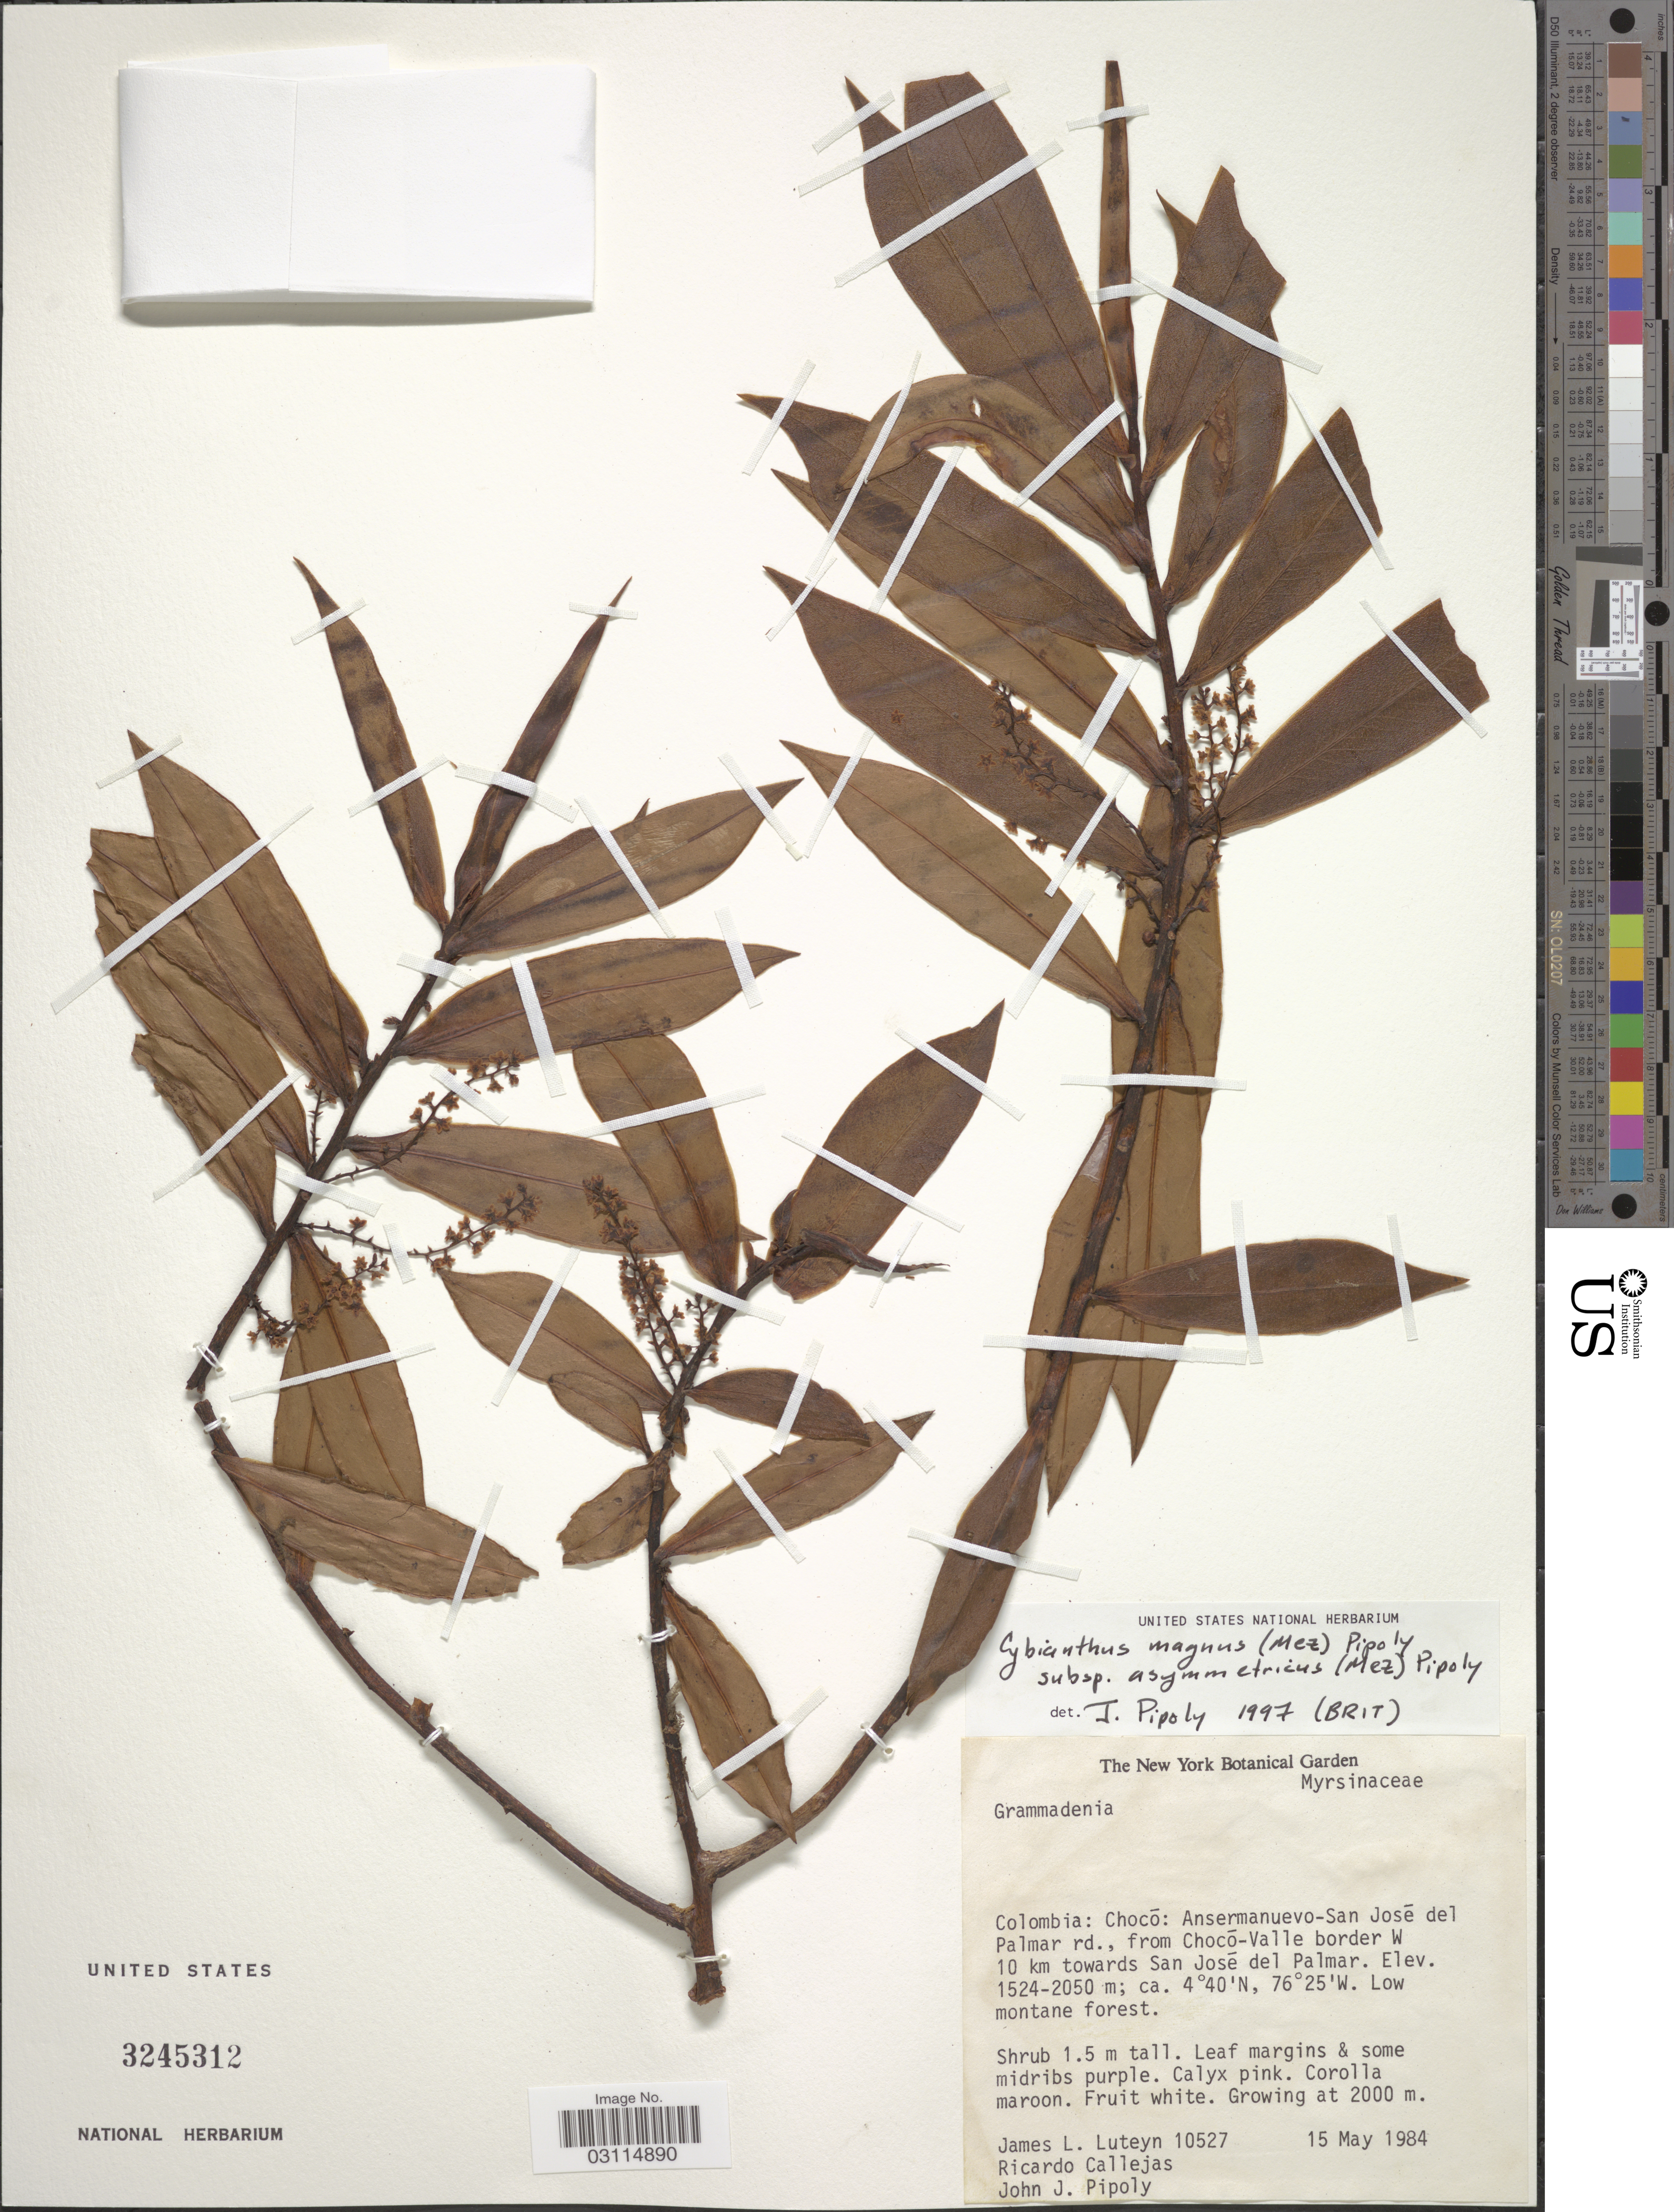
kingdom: Plantae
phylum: Tracheophyta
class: Magnoliopsida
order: Ericales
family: Primulaceae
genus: Cybianthus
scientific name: Cybianthus magnus subsp. asymmetricus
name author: (Mez) Pipoly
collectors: J. Luteyn, R. Callejas & J. J. Pipoly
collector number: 10527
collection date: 1984-05-15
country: Colombia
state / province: Chocó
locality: Ansermanuevo-San José del Palmar rd., from Chocó-Valle border W 10 km towards San José del Palmar.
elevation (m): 2000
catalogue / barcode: US 3245312